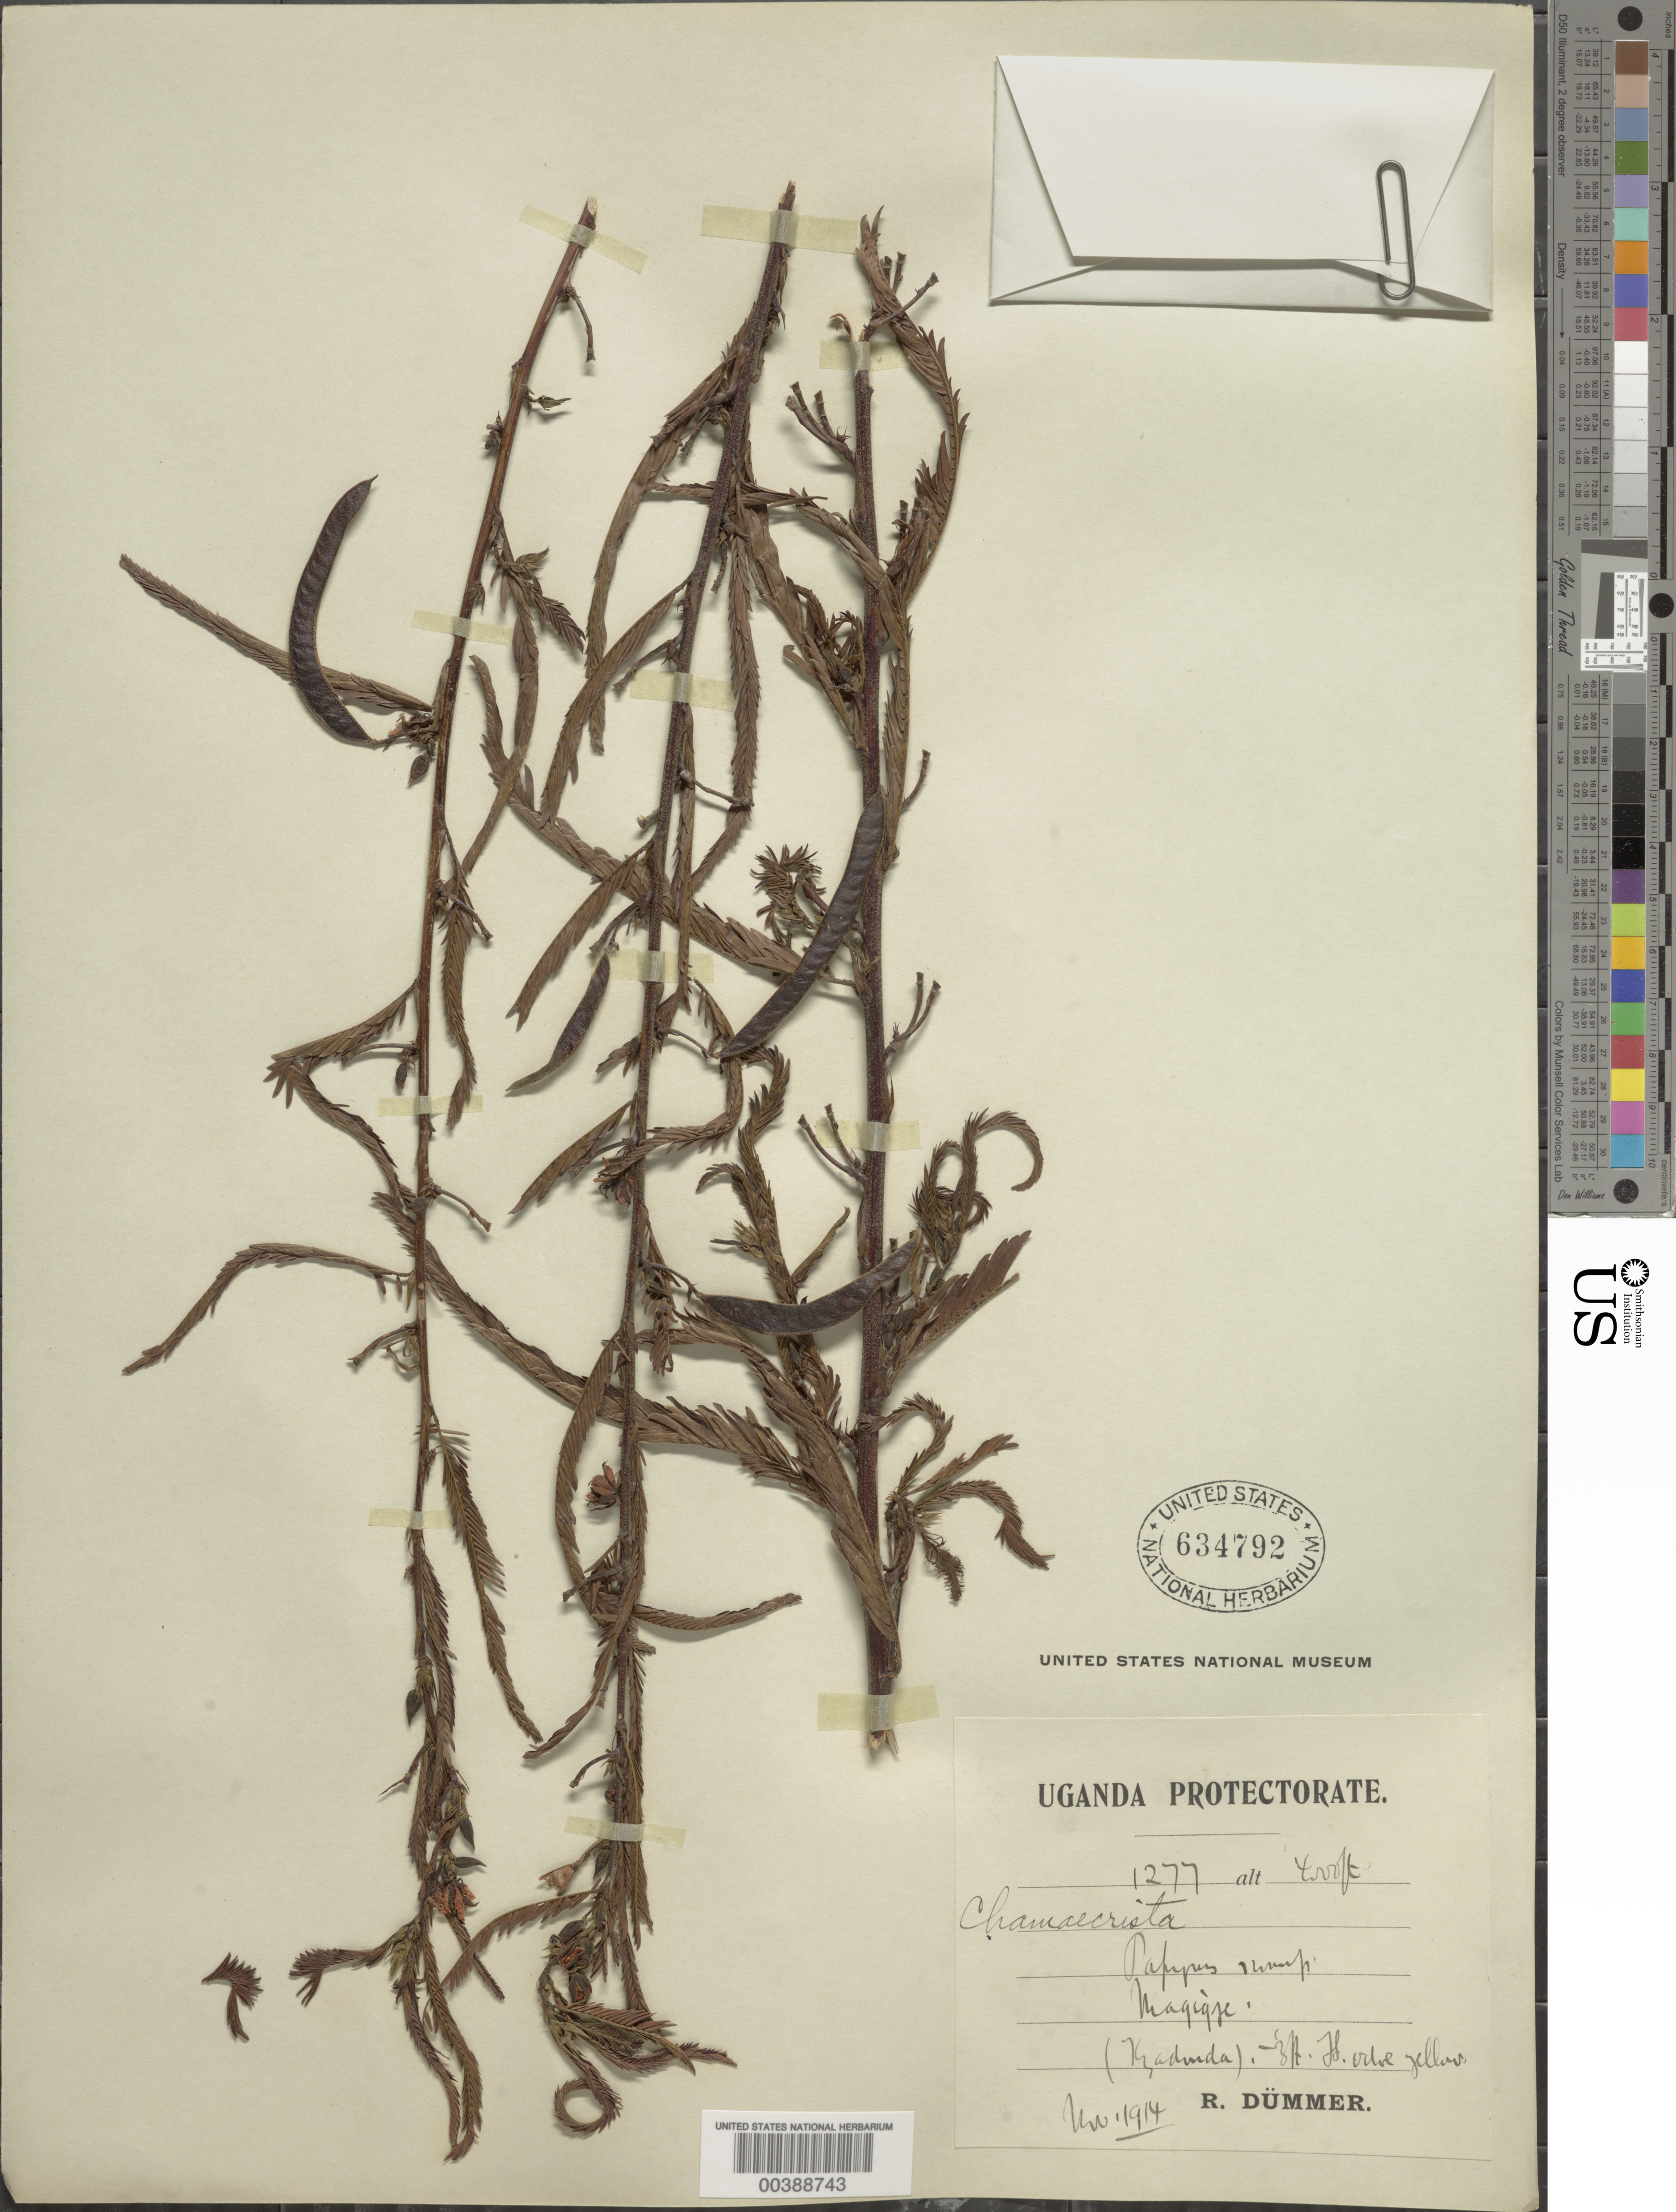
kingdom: Plantae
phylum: Tracheophyta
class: Magnoliopsida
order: Fabales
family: Fabaceae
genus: Chamaecrista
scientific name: Chamaecrista sp.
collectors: R. Dümmer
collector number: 1277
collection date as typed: Nov 1914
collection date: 1914-11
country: Uganda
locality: Magigse; (kzadunda)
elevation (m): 1219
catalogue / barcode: US 634792